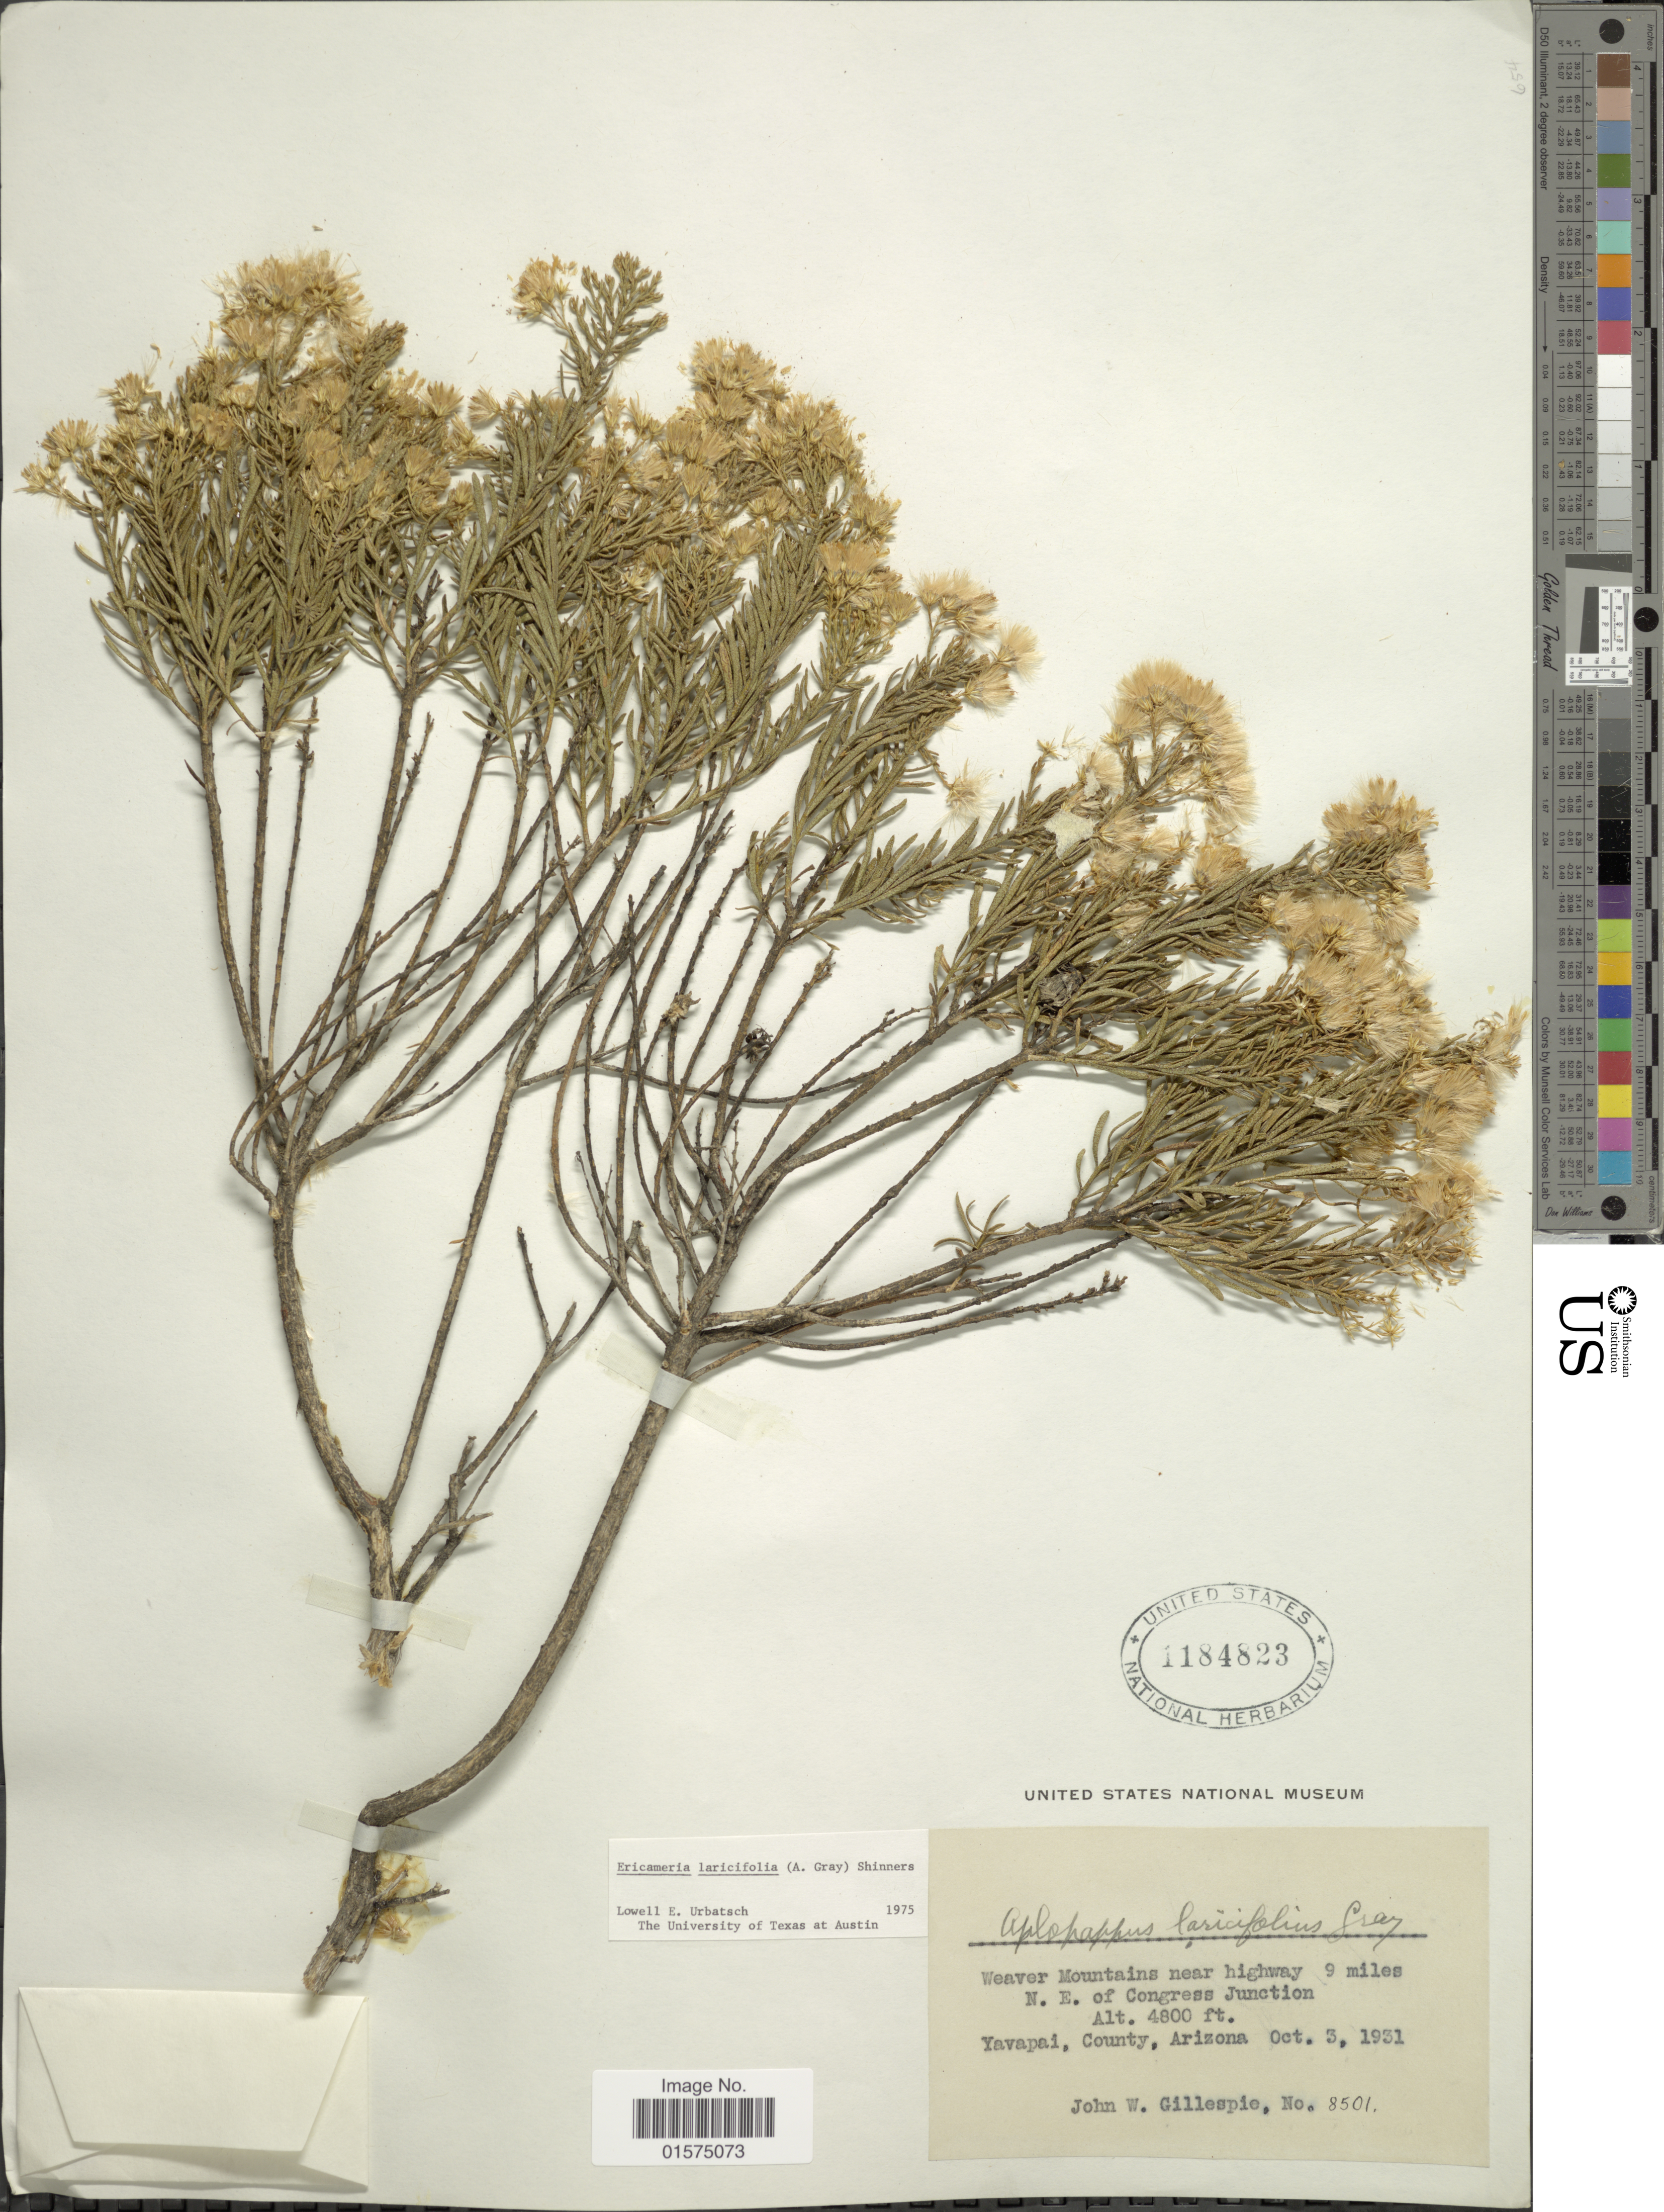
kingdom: Plantae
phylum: Tracheophyta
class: Magnoliopsida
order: Asterales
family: Asteraceae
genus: Ericameria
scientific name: Ericameria laricifolia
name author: (A. Gray) Shinners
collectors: J. W. Gillespie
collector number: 8501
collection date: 1931-10-03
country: United States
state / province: Arizona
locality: Weaver Mountains near highway 9 miles N. E. of Congress Junction. Yavapai, County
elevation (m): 1463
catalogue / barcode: US 1184823